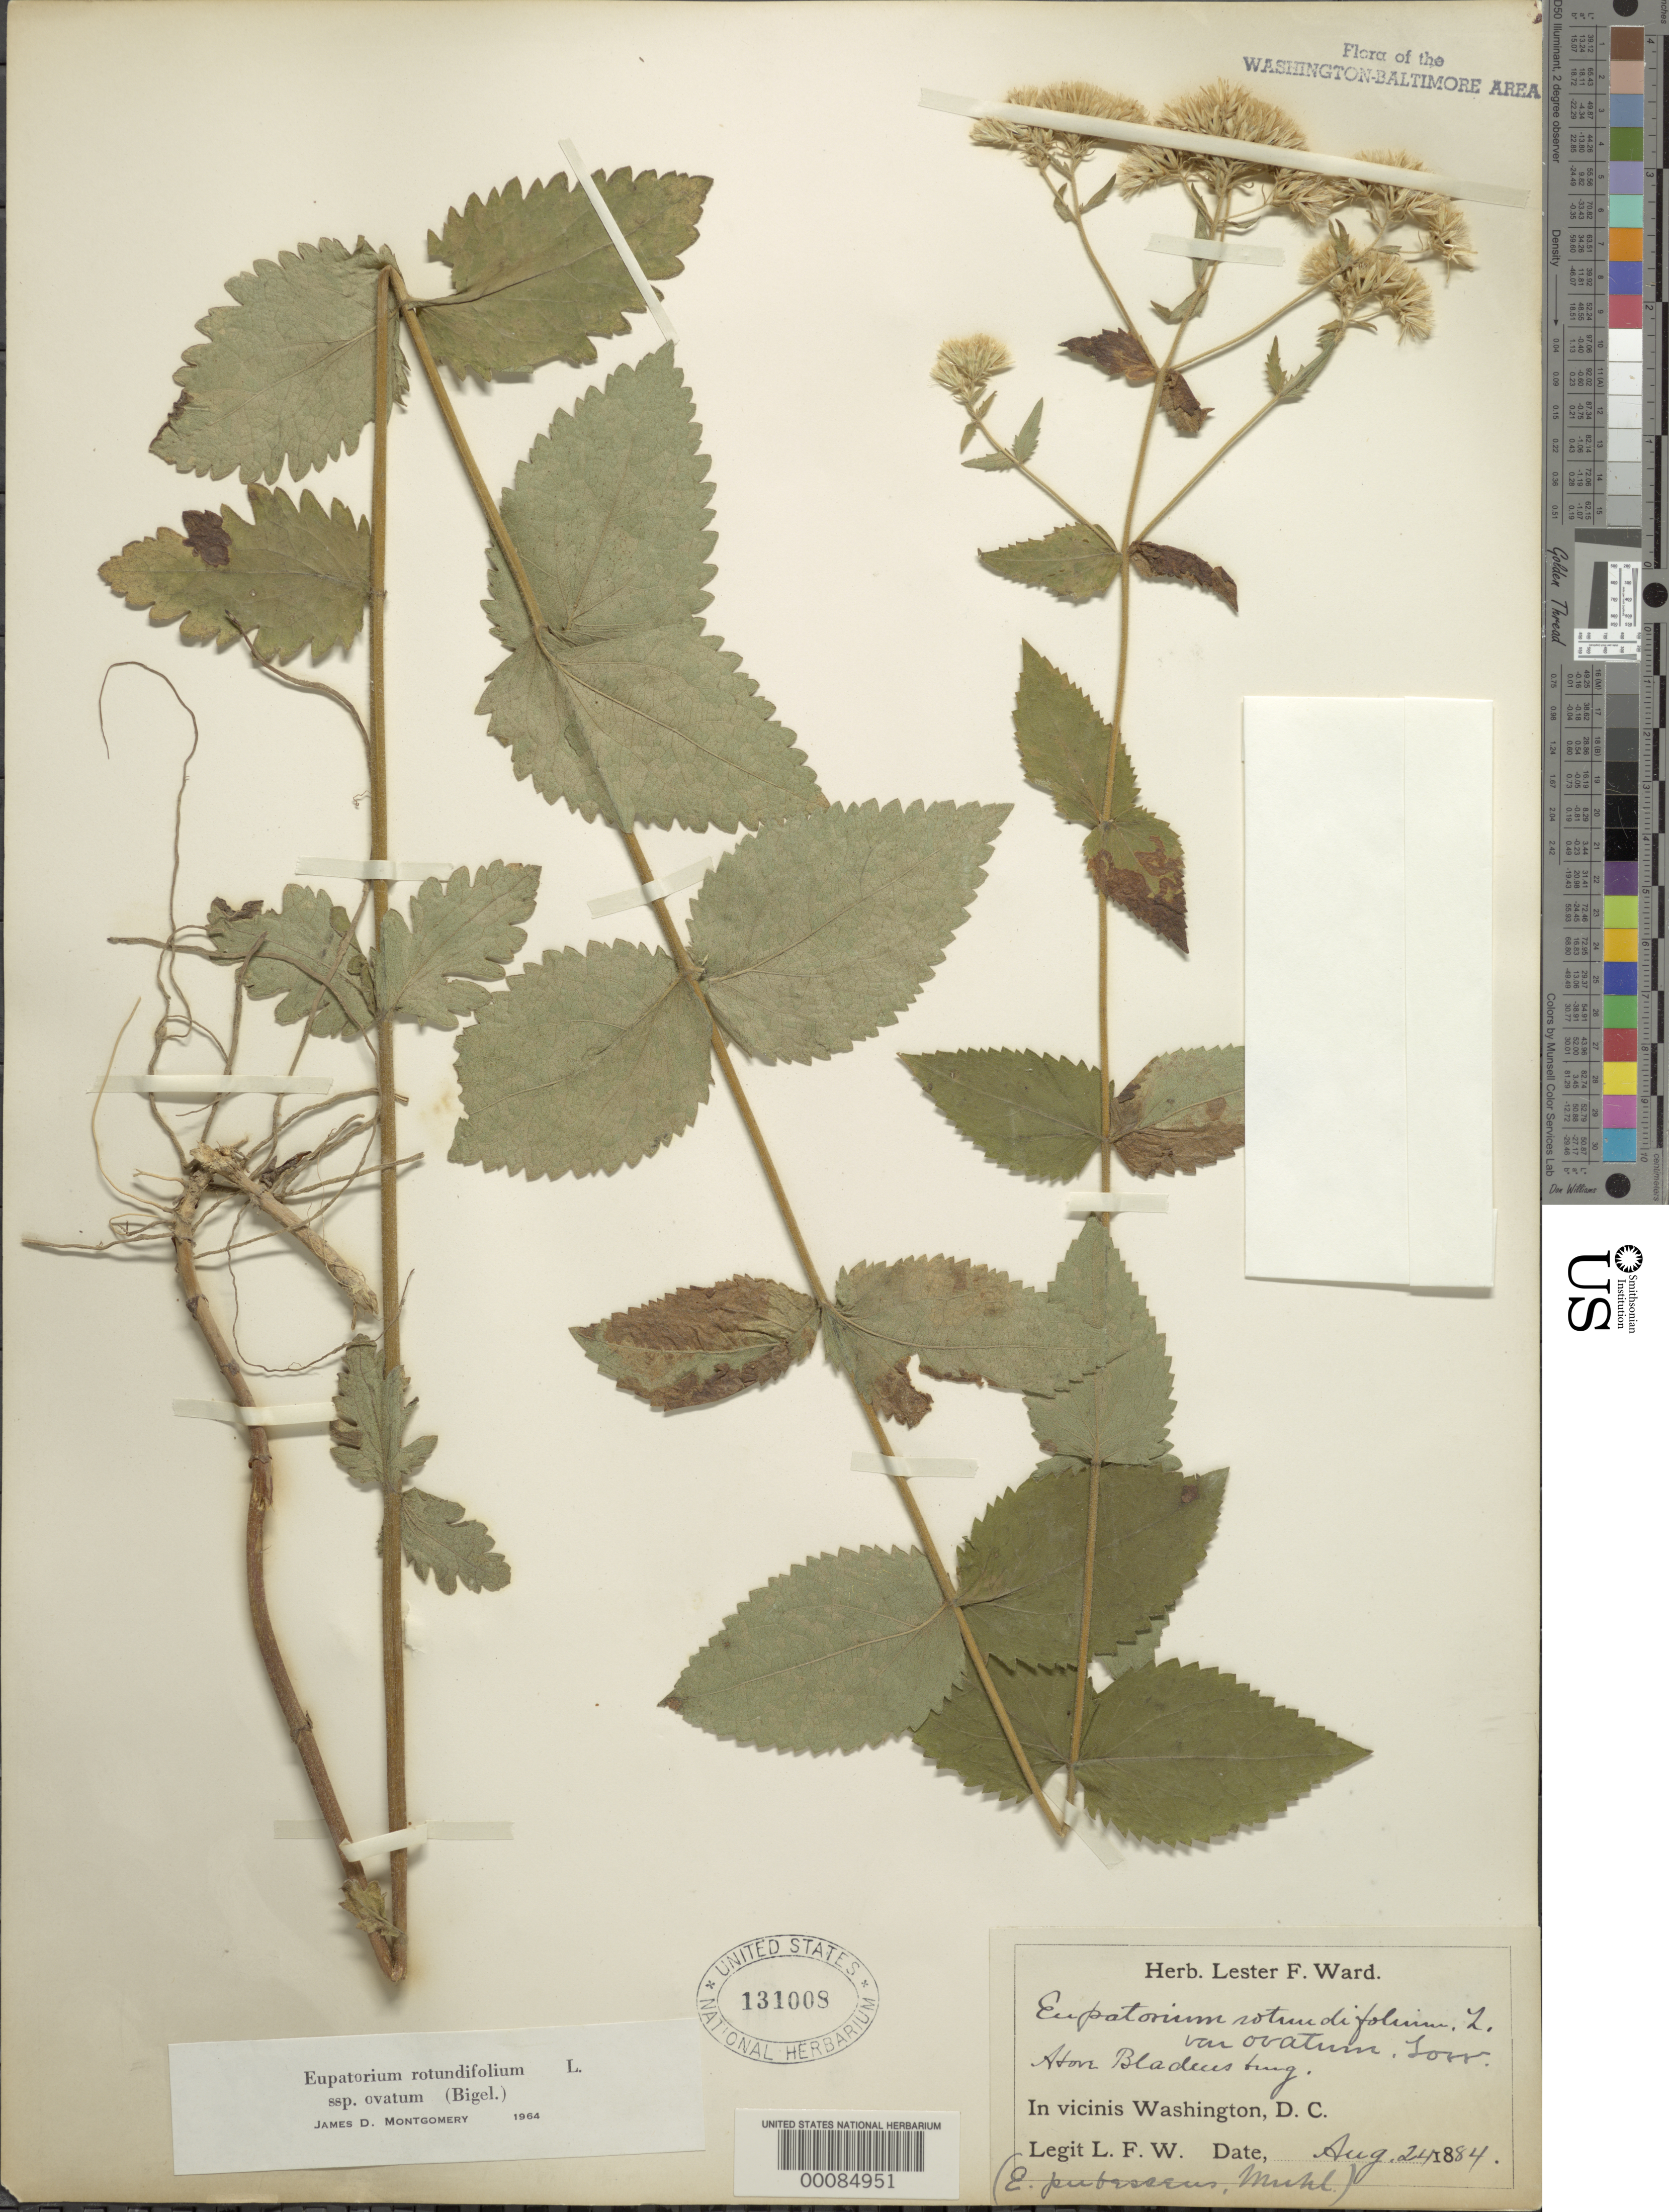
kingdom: Plantae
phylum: Tracheophyta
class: Magnoliopsida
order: Asterales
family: Asteraceae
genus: Eupatorium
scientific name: Eupatorium rotundifolium var. ovatum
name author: (Bigelow) J.D. Montgom. & Fairbrothers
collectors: L. F. Ward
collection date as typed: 24 Aug 1884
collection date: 1884-08-24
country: United States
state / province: Maryland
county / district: Prince George's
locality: Above Bladensburg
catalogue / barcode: US 131008